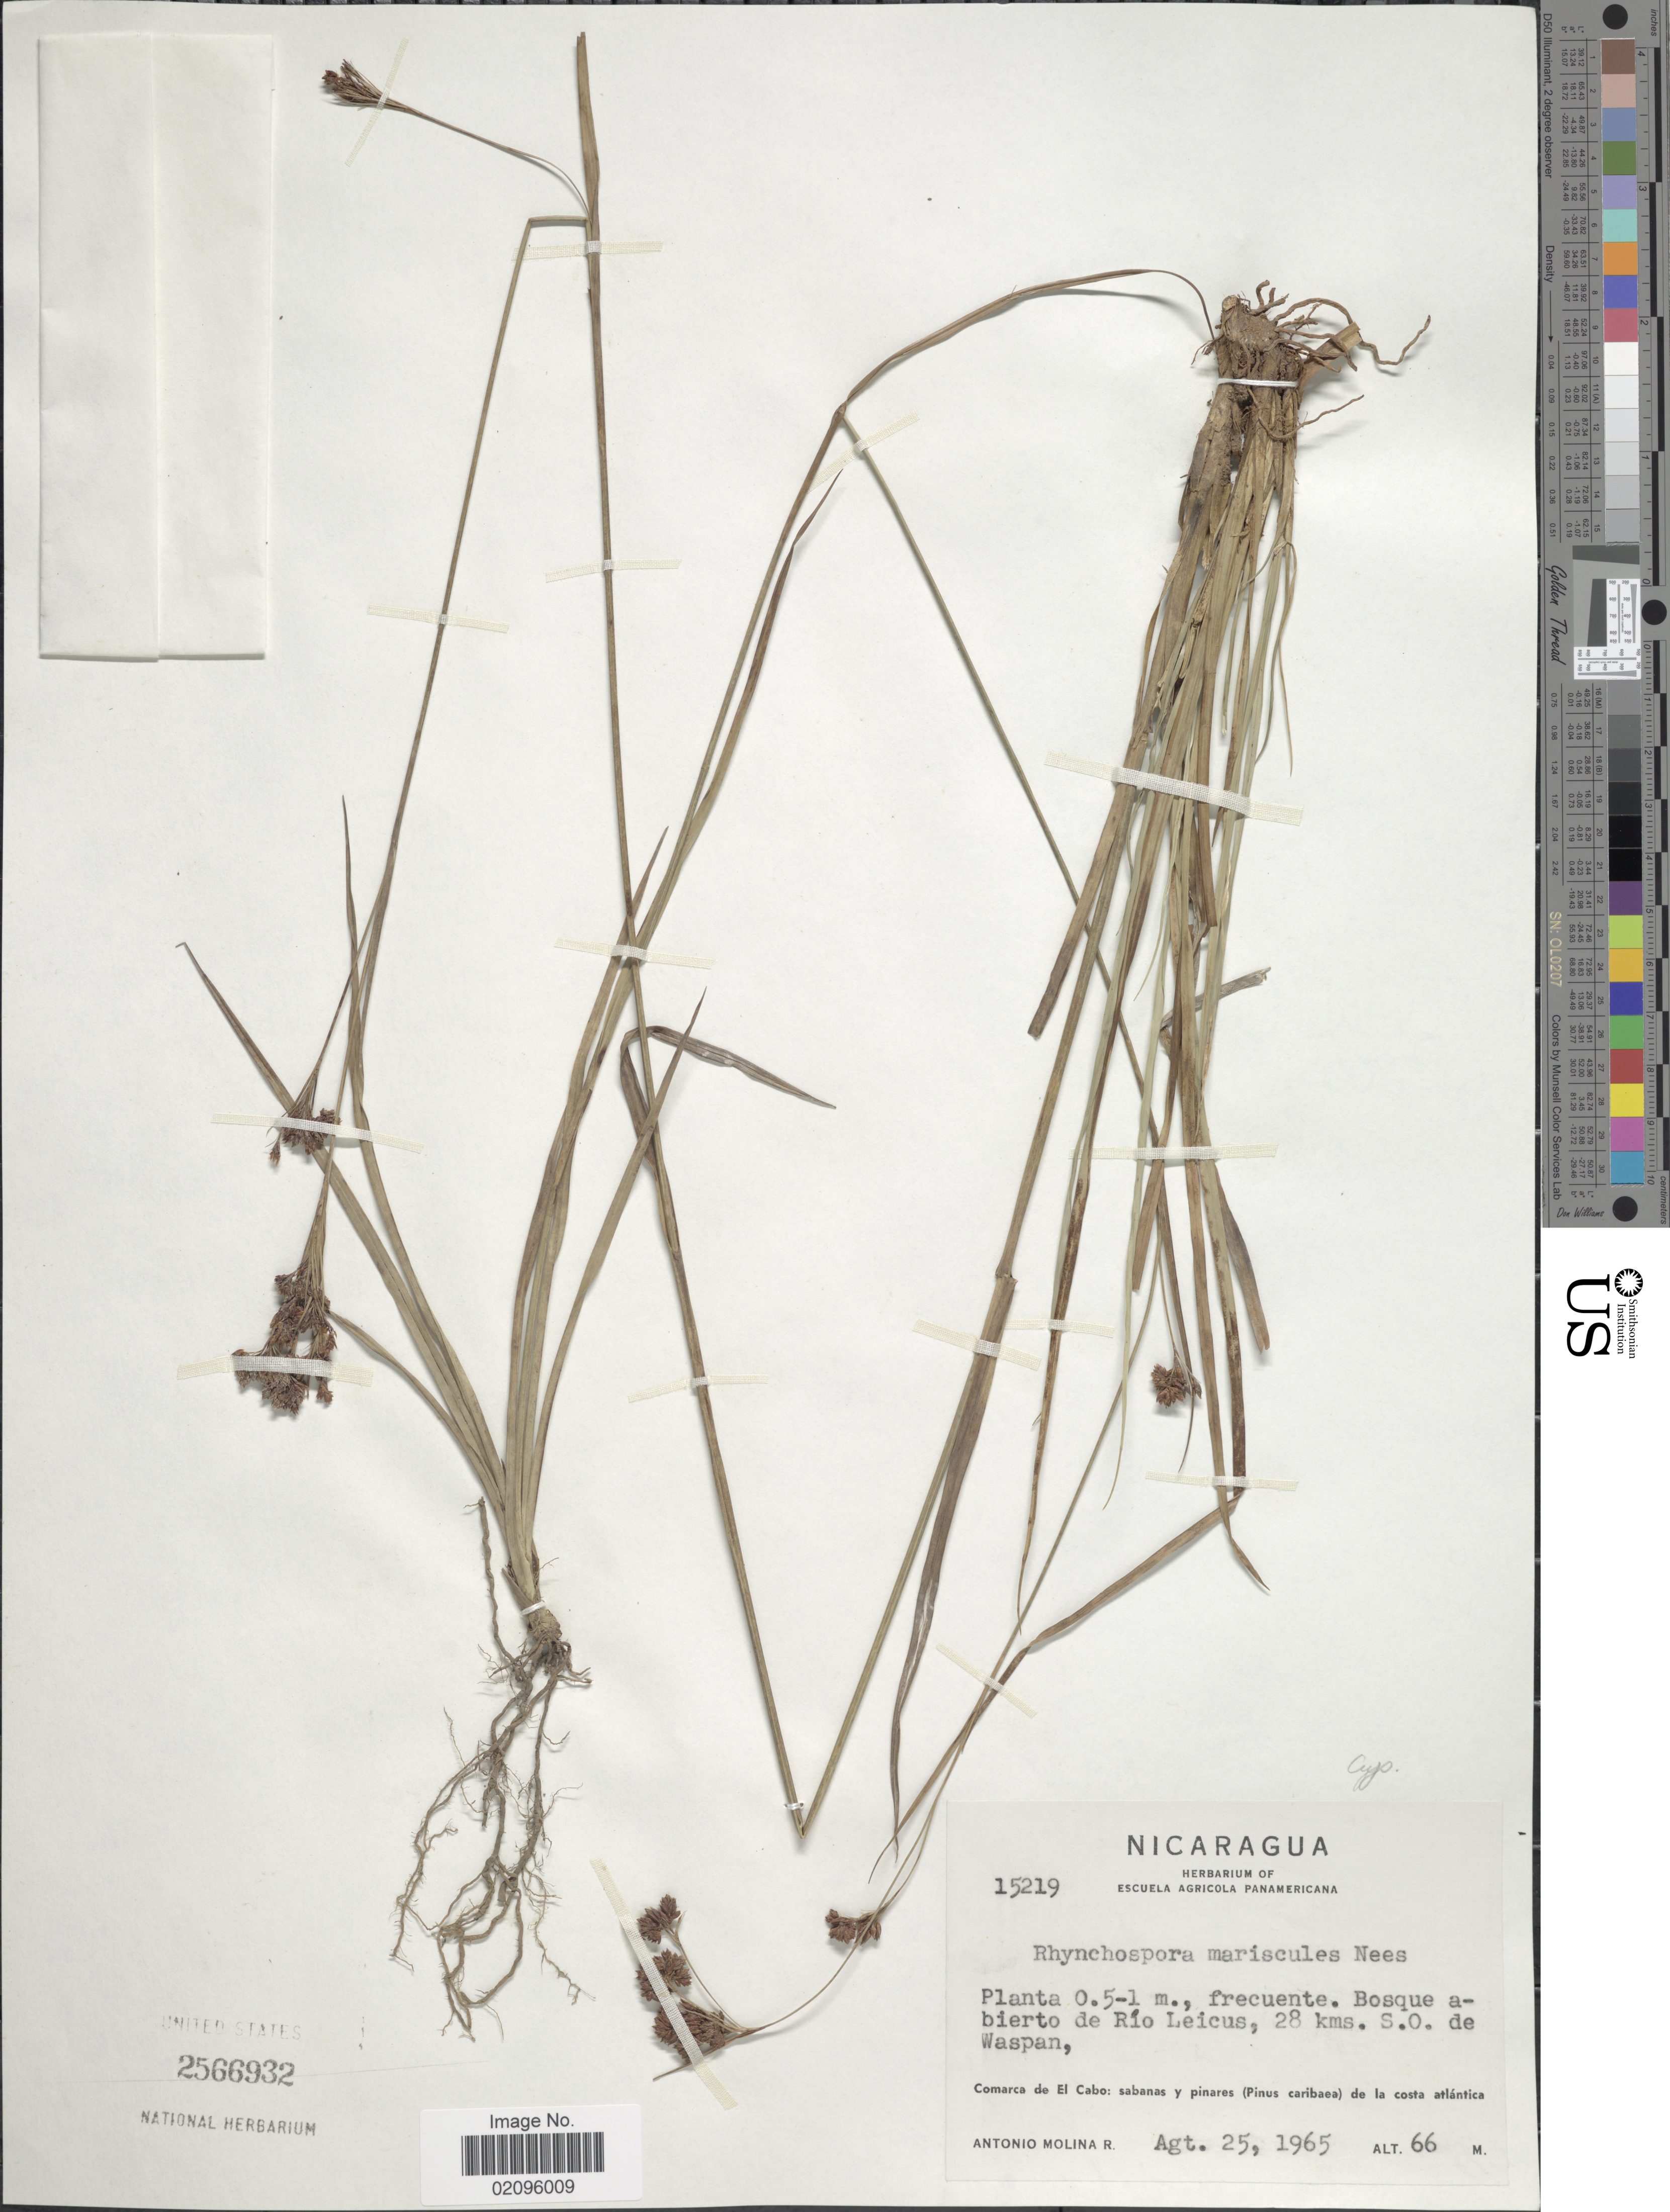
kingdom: Plantae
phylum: Tracheophyta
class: Liliopsida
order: Poales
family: Cyperaceae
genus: Rhynchospora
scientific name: Rhynchospora marisculus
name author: Lindl. & Nees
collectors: A. Molina R.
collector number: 15219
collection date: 1965-08-25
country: Nicaragua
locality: Rio Leicus, 28 kms. S. O. de Waspan, Comarca de El Cabo: sabanas y pinares de la costa atlantica.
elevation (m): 66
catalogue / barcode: US 2566932